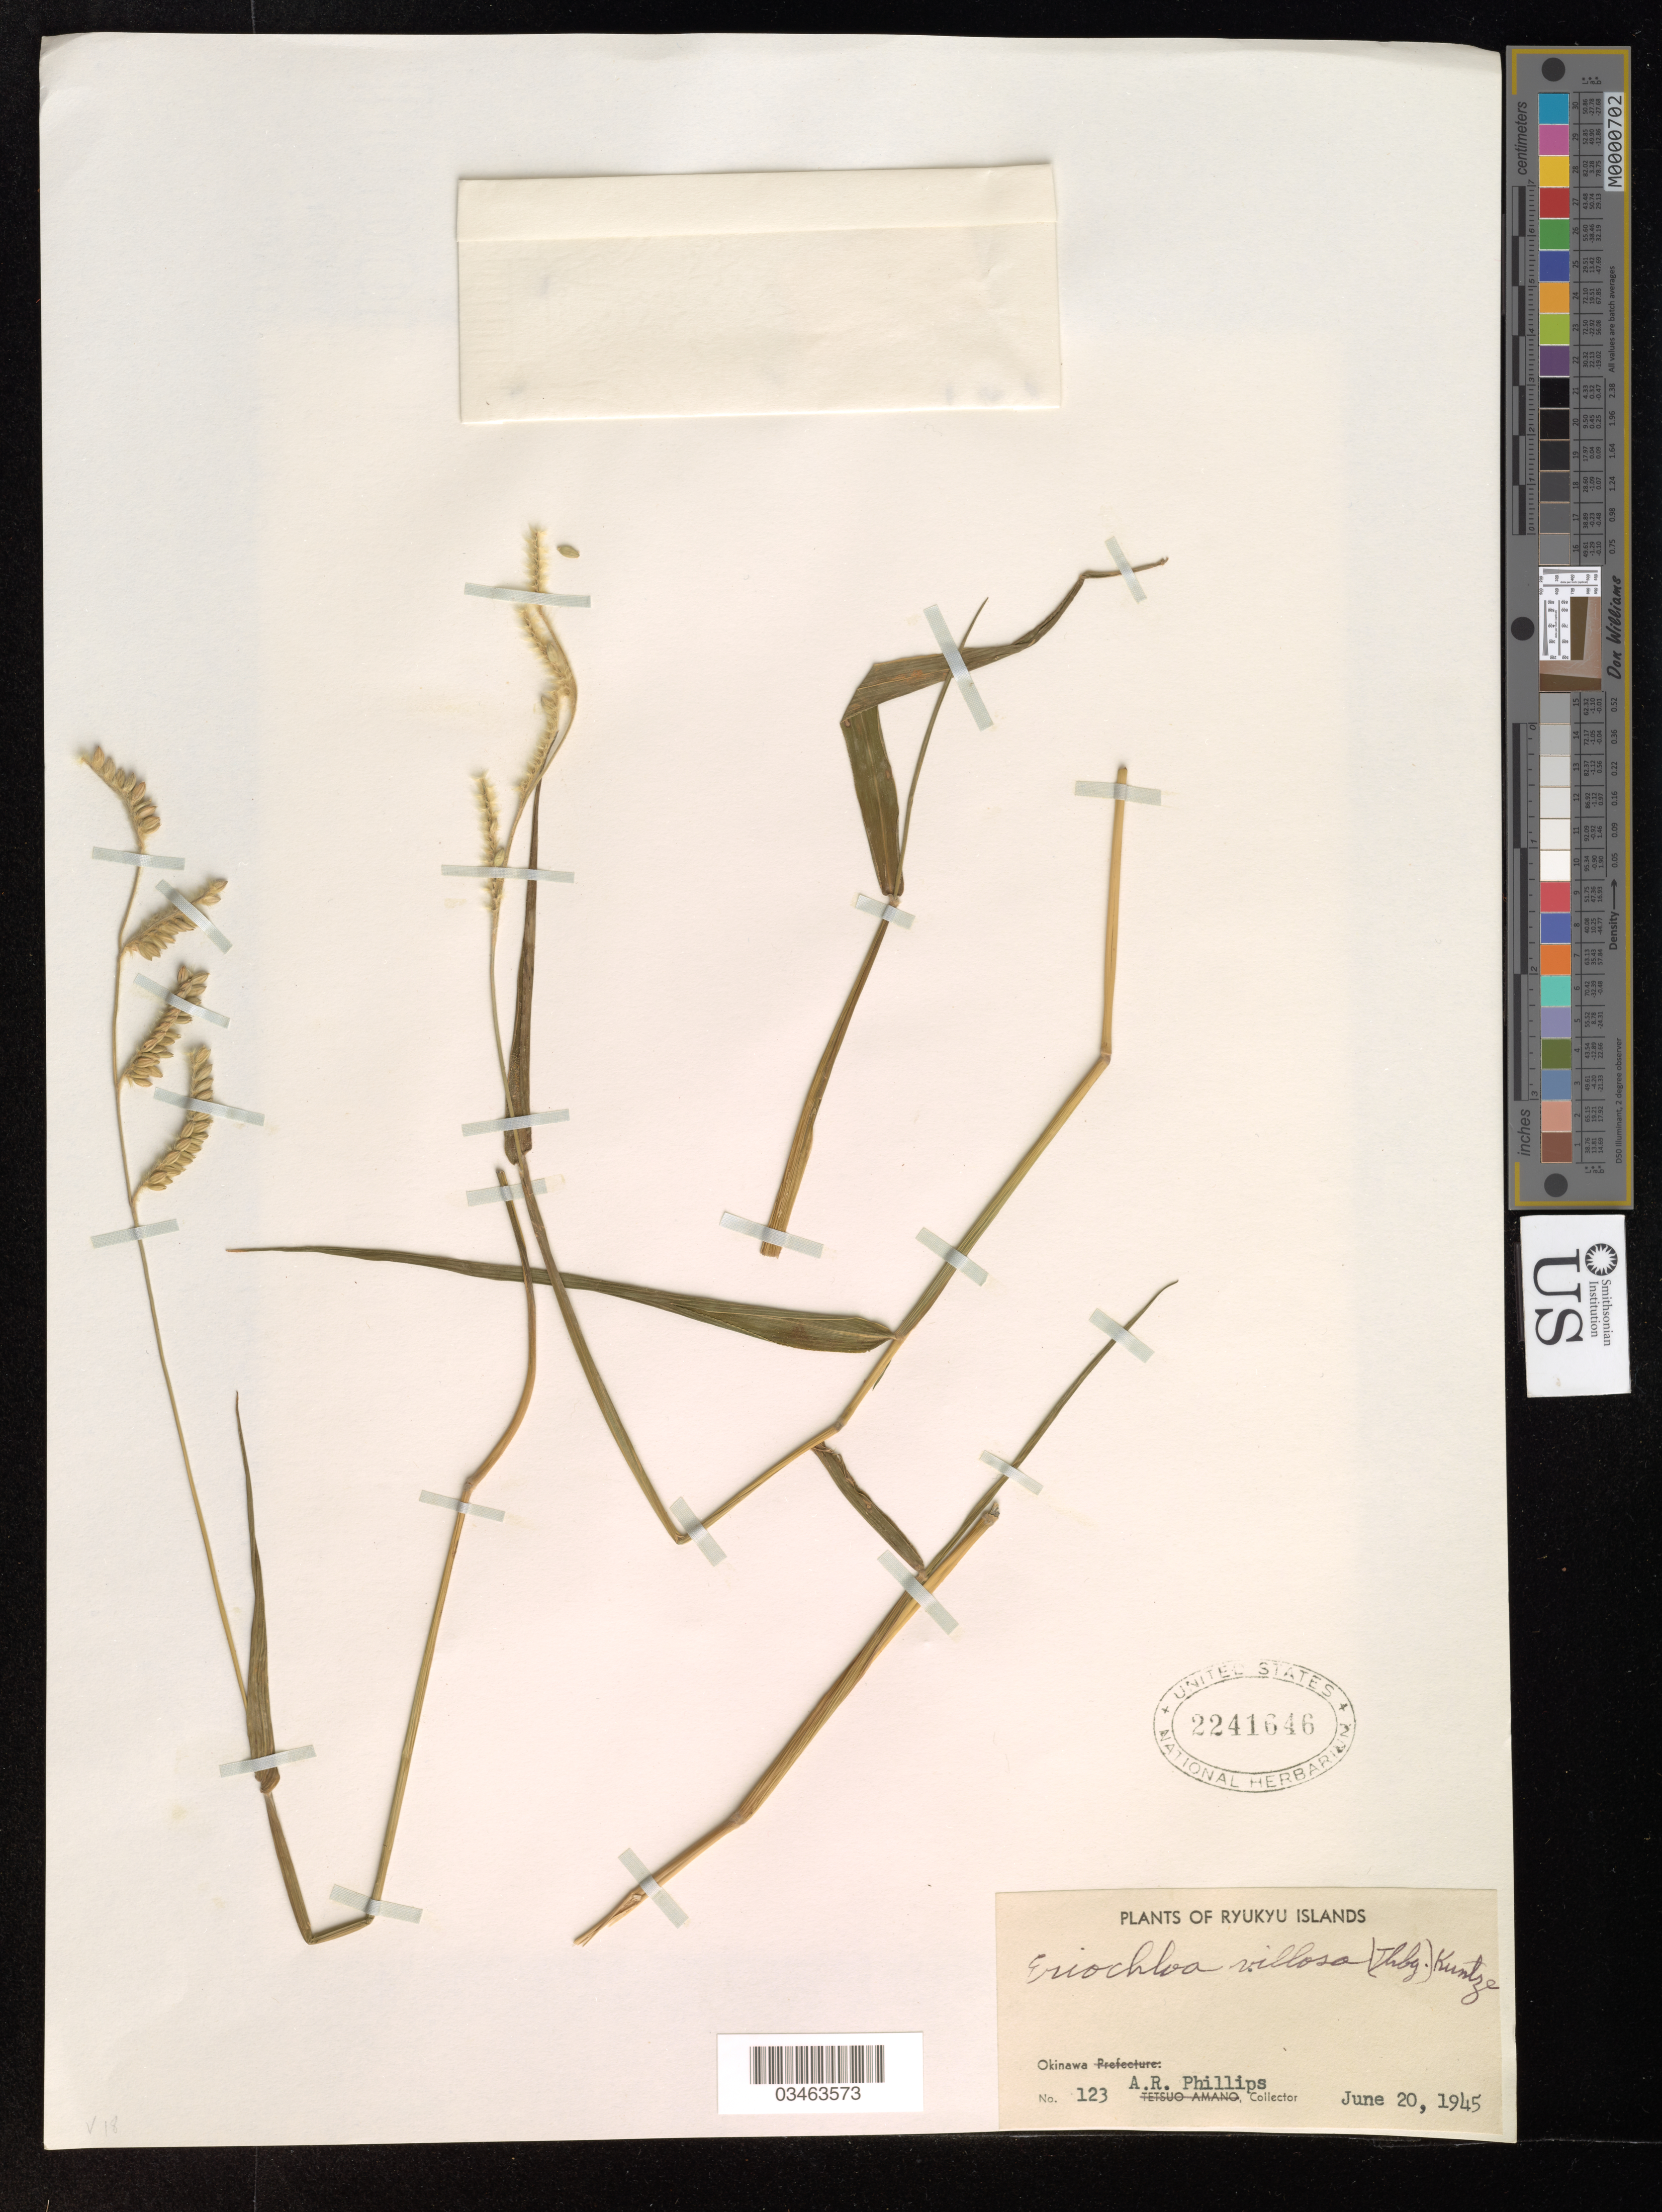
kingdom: Plantae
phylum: Tracheophyta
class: Liliopsida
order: Poales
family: Poaceae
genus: Eriochloa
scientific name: Eriochloa villosa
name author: (Thunb.) Kunth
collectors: A. R. Phillips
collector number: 123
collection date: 1945-06-20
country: Japan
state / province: Okinawa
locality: Ryukyu Islands.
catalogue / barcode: US 2241646